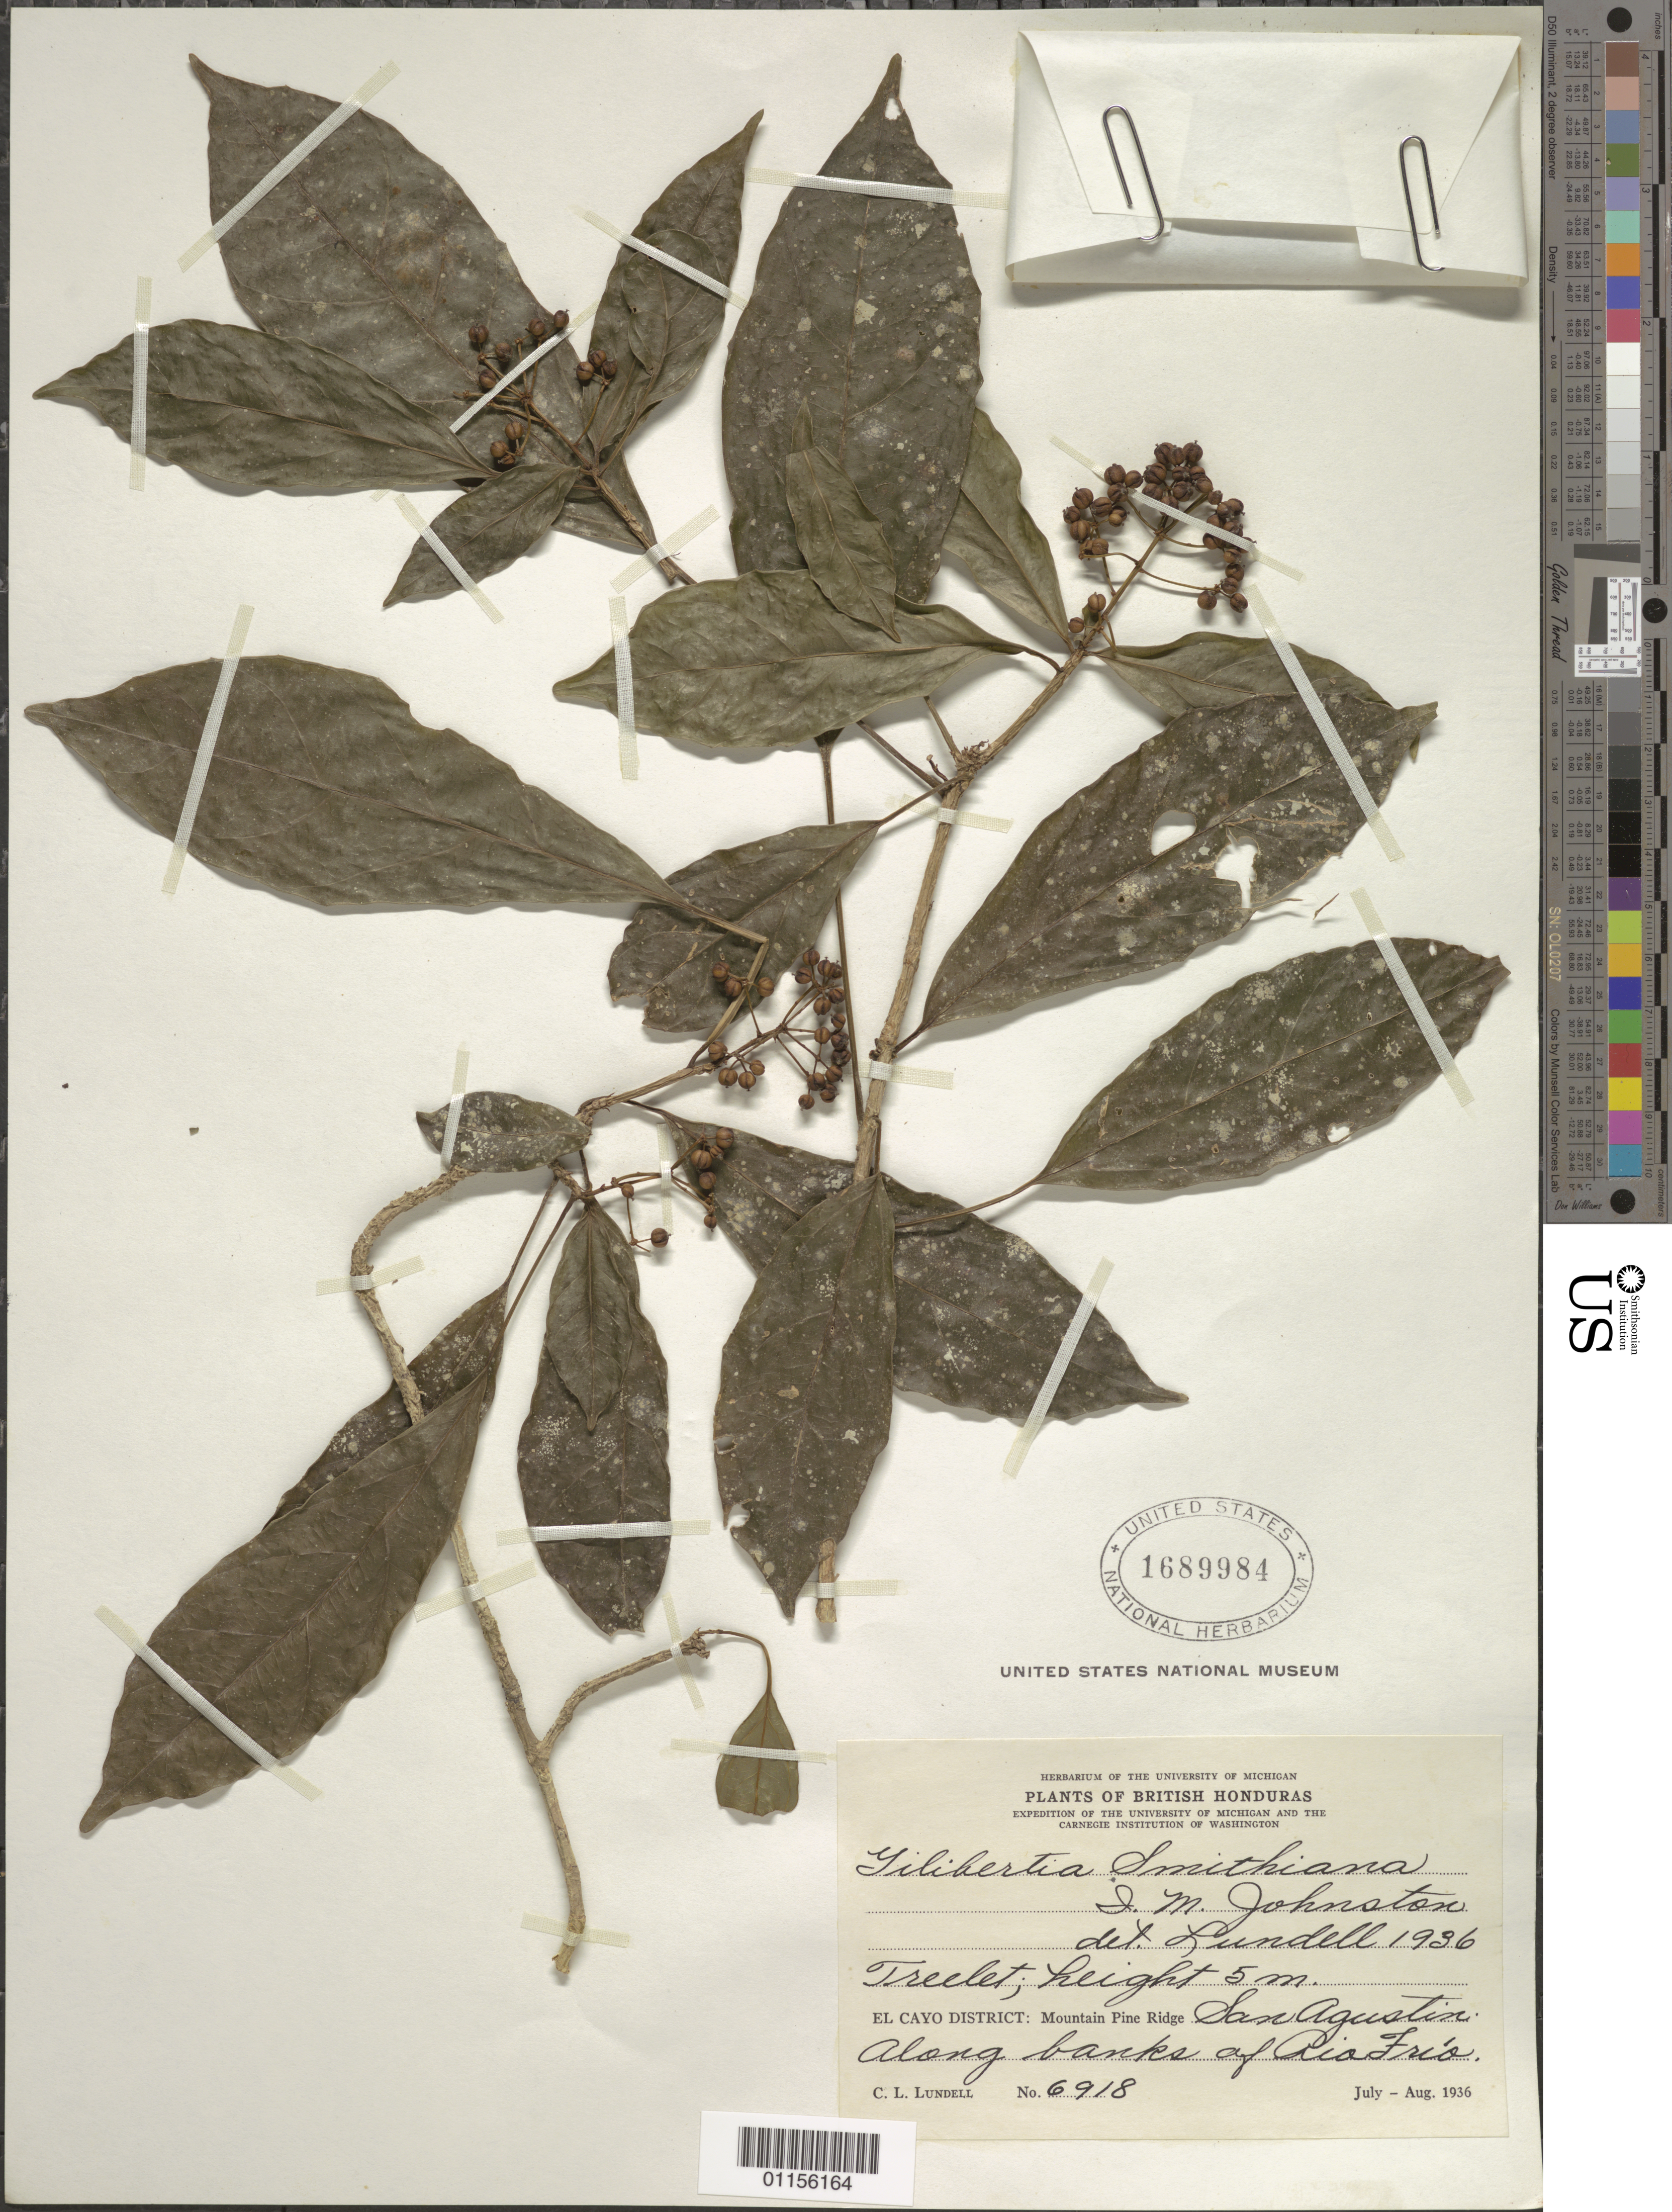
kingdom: Plantae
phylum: Tracheophyta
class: Magnoliopsida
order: Apiales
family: Araliaceae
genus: Dendropanax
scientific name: Dendropanax arboreus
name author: (L.) Decne. & Planch.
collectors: C. L. Lundell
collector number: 6918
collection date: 1936-06/1936-08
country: Belize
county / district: El Cayo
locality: Mt Pine Ridge, San Agustin, along banks of Rio Frio.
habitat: Tree.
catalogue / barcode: US 1689984